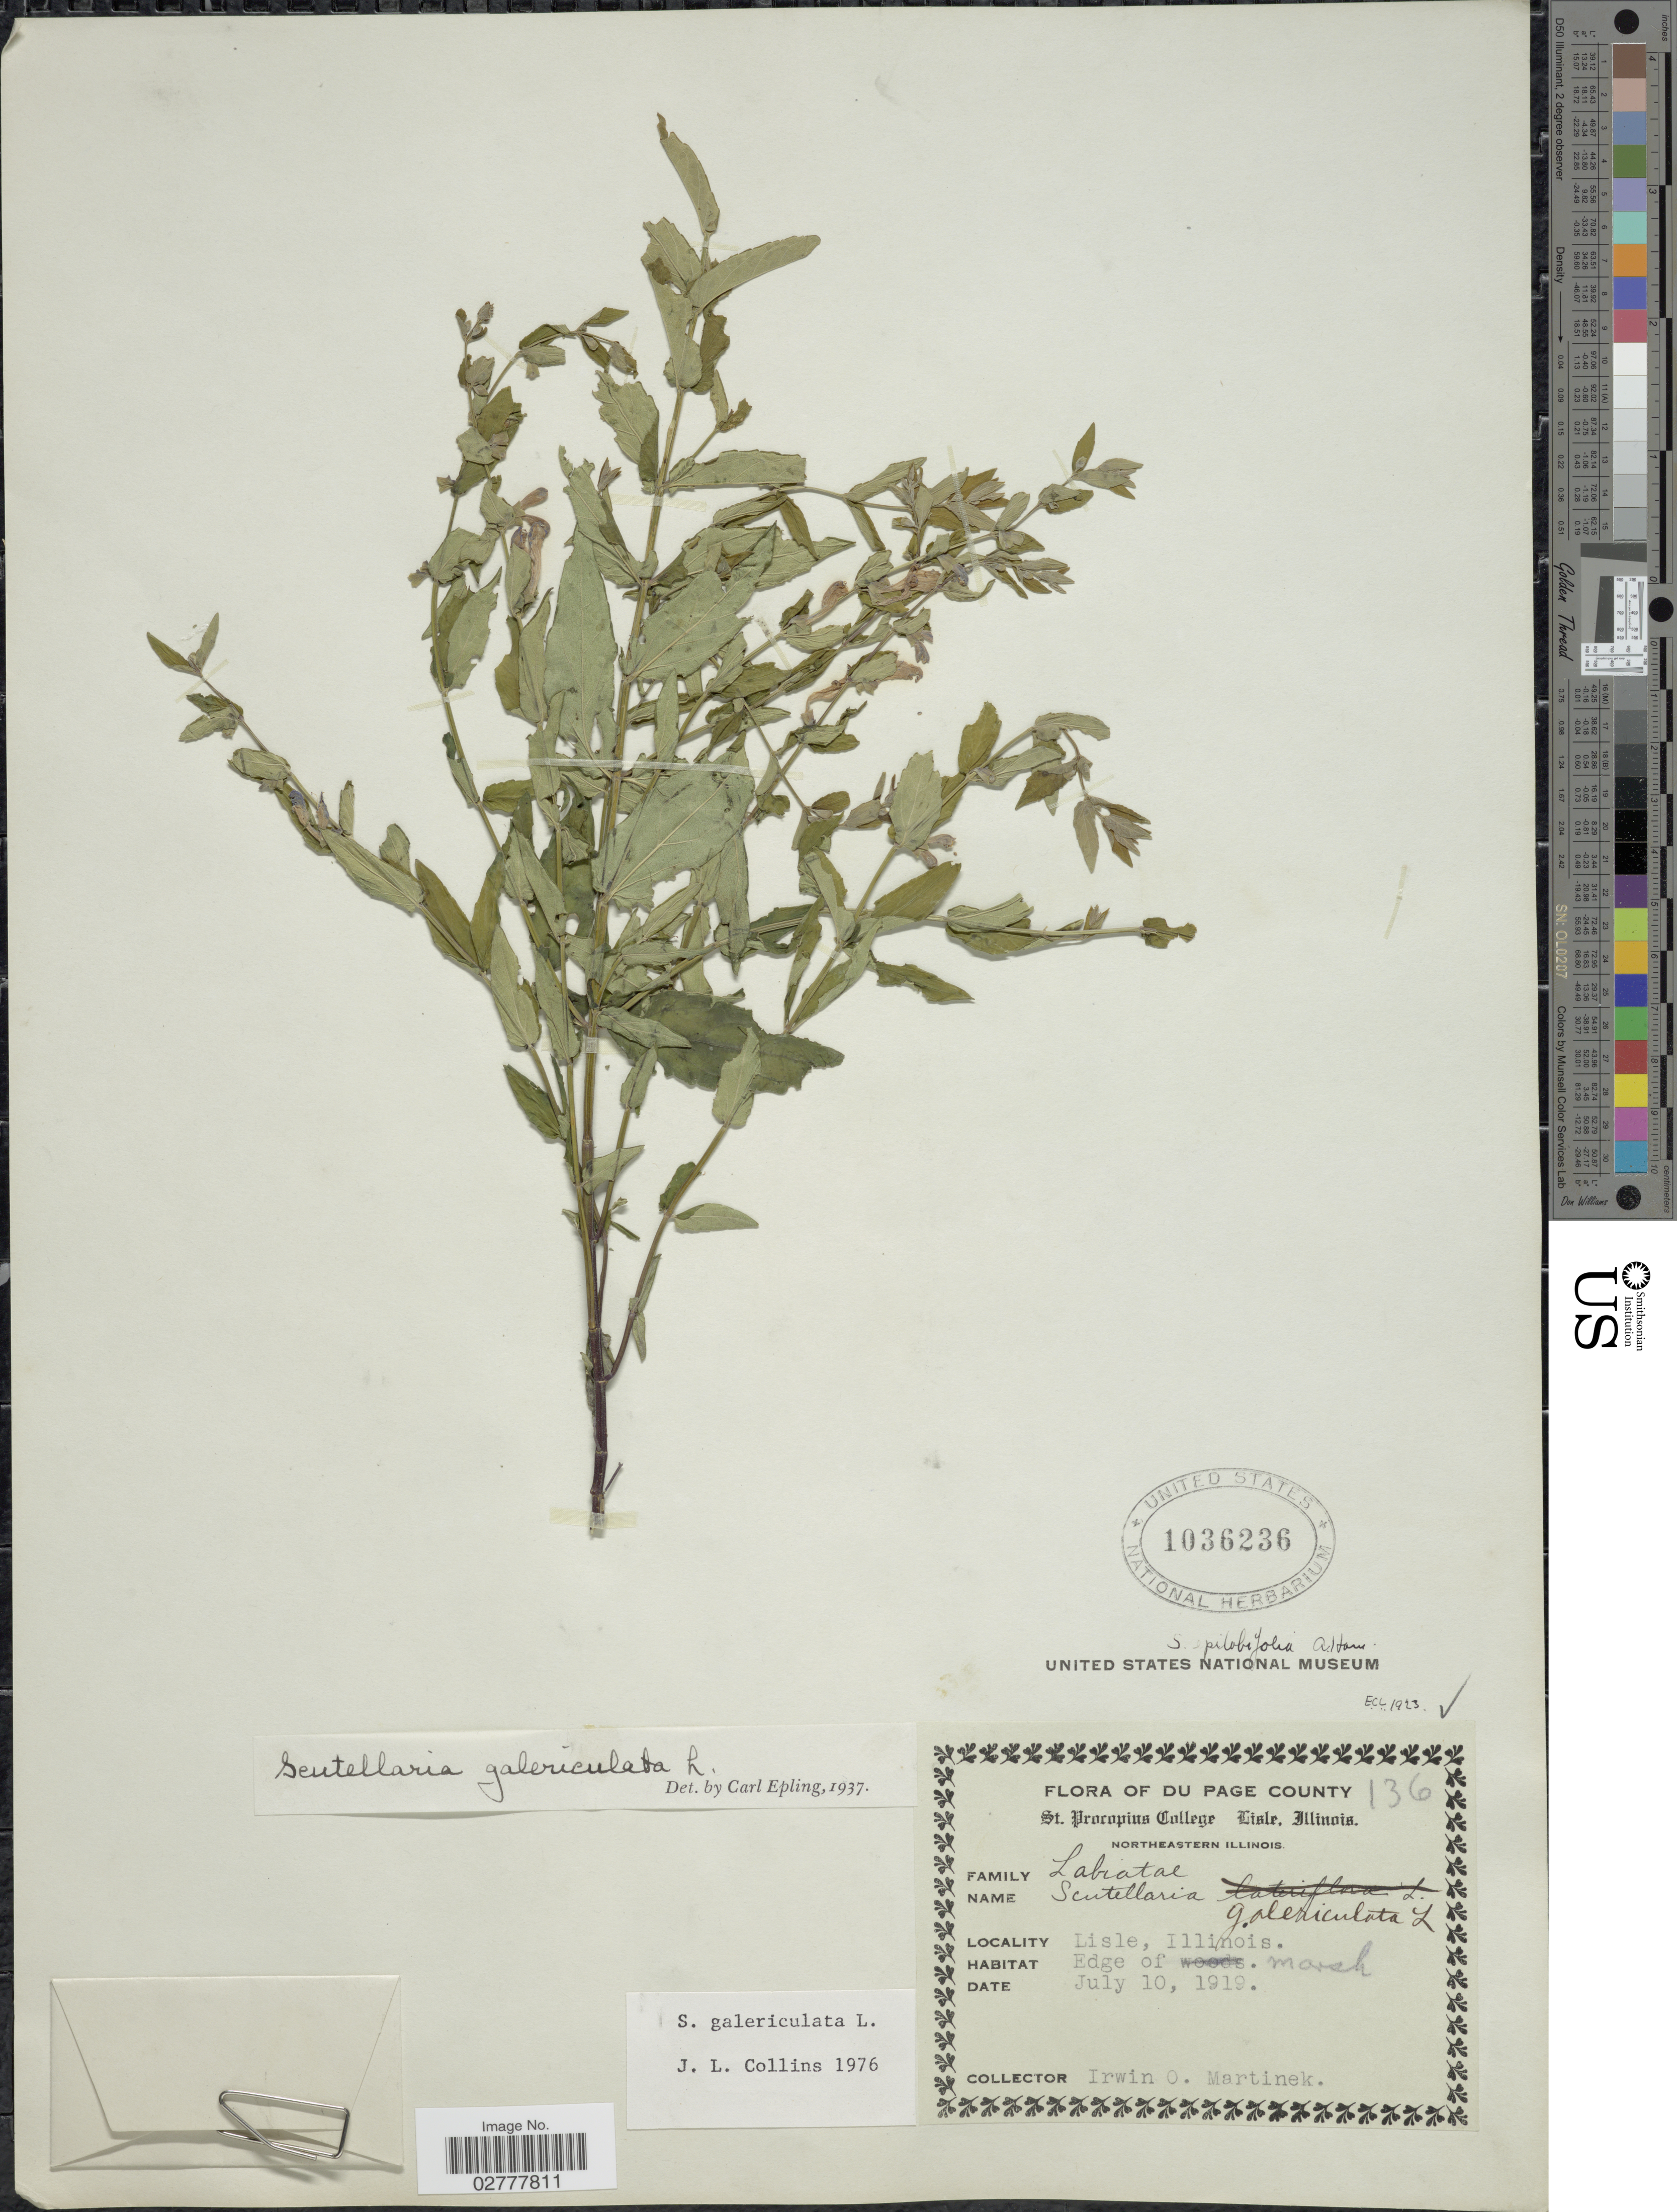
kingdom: Plantae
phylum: Tracheophyta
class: Magnoliopsida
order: Lamiales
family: Lamiaceae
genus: Scutellaria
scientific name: Scutellaria galericulata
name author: L.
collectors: I. Martinek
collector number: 136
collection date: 1919-07-10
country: United States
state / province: Illinois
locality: Du Page County. Northeastern Illinois. Lisle.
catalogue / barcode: US 1036236